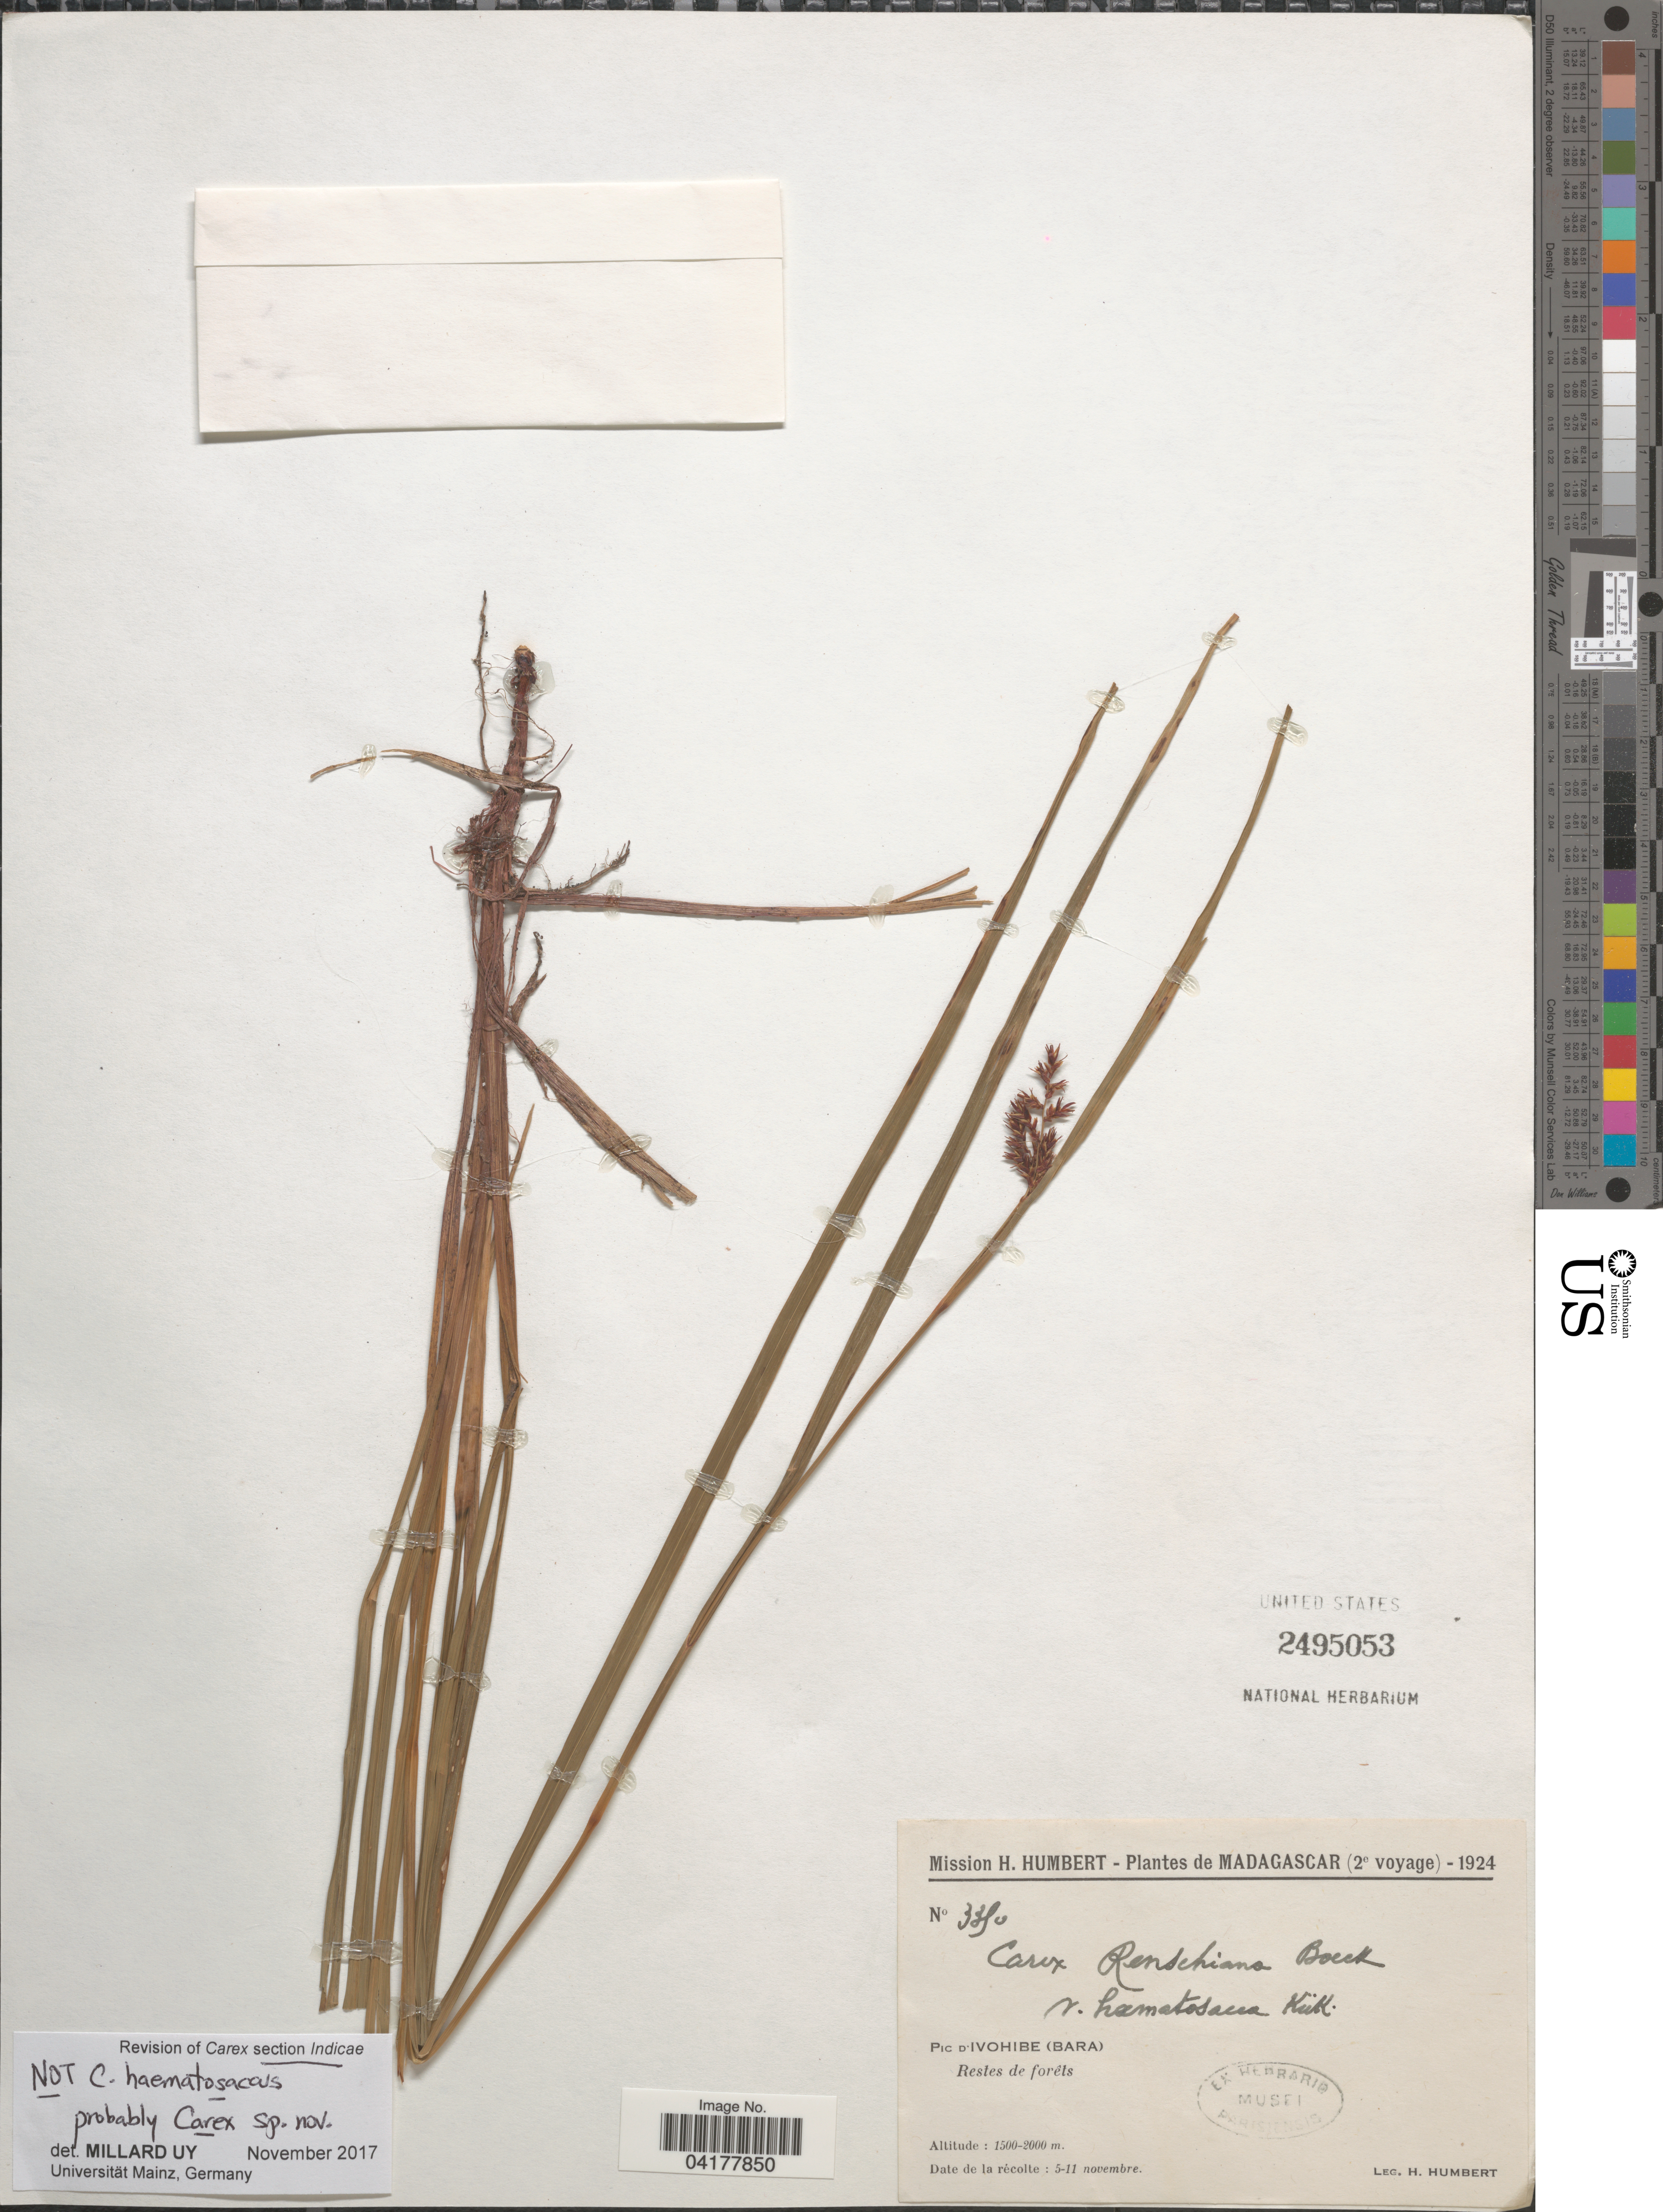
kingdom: Plantae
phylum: Tracheophyta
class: Liliopsida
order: Poales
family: Cyperaceae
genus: Carex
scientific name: Carex sp.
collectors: H. Humbert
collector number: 3350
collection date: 1924-11-05/1924-11-11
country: Madagascar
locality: (2e voyage) - 1924. Pic d'Ivohibe (Bara).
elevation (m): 1500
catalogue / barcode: US 2495053